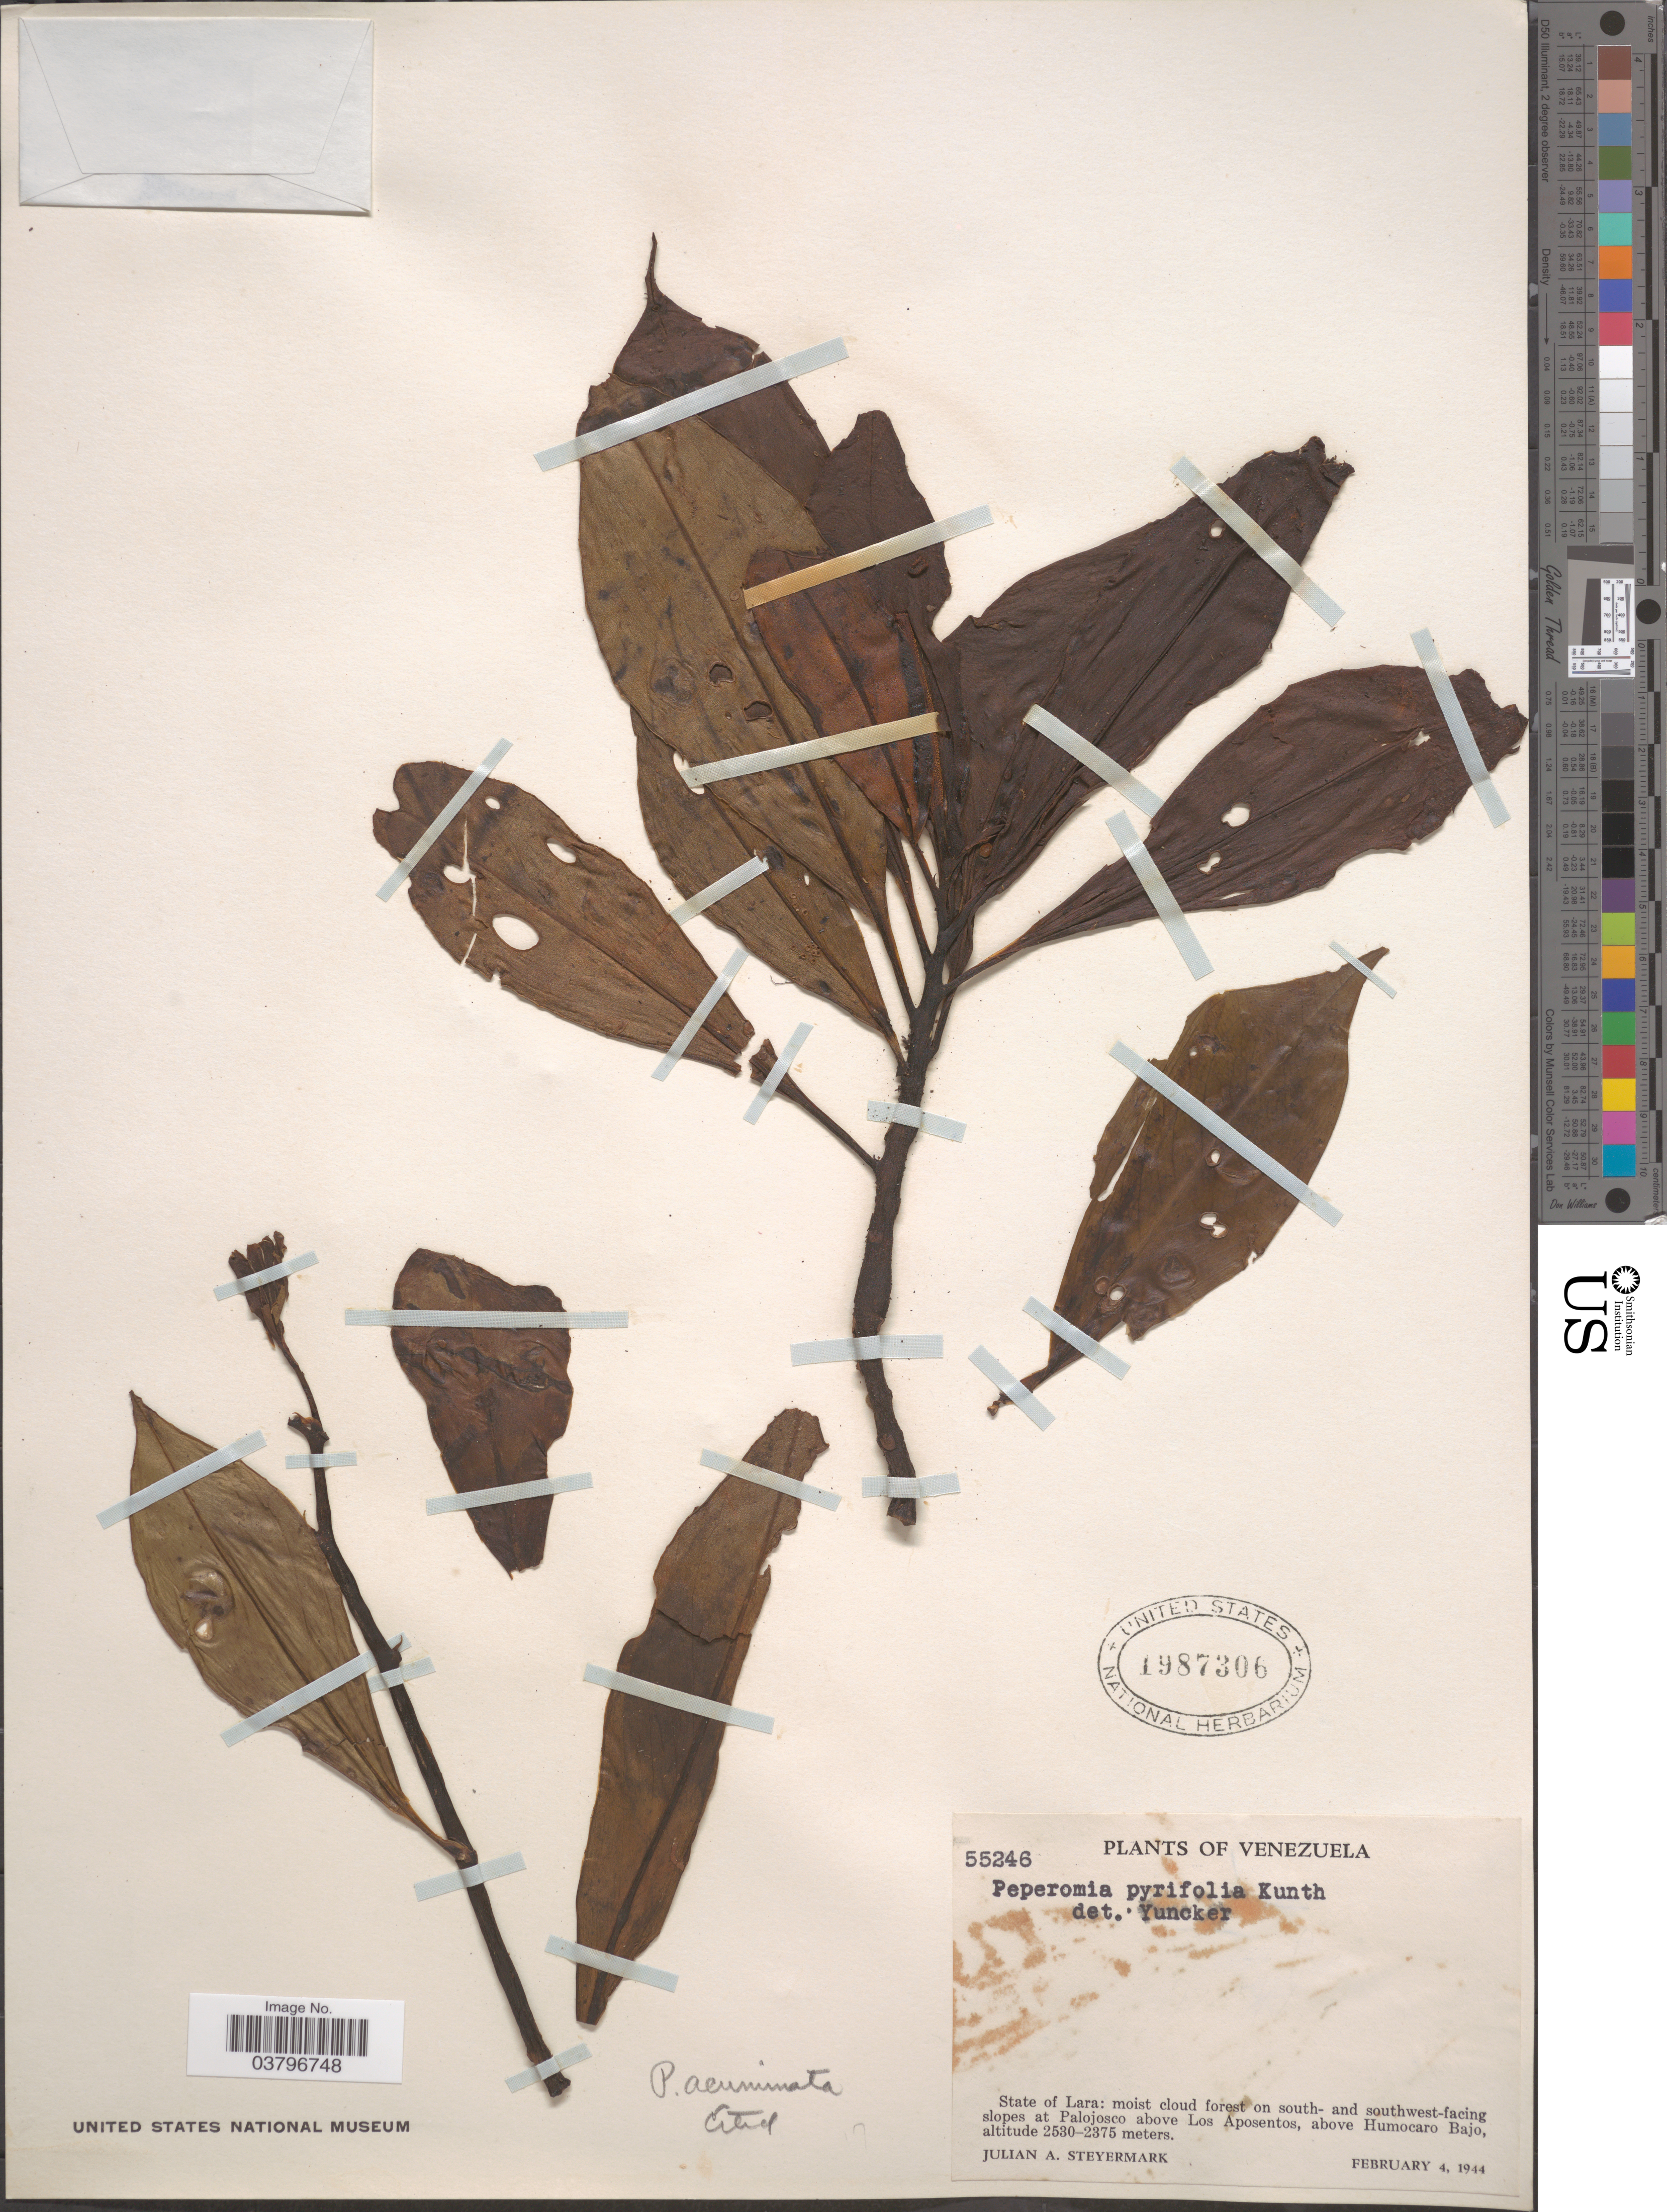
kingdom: Plantae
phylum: Tracheophyta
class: Magnoliopsida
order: Piperales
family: Piperaceae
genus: Peperomia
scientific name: Peperomia acuminata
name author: Ruiz & Pav.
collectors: J. Steyermark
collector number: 55246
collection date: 1944-02-04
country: Venezuela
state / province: Lara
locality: Moist cloud forest on south- and southwest-facing slopes at Palojosco above Los Aposentos, above Humocaro Bajo.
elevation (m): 2375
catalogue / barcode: US 1987306